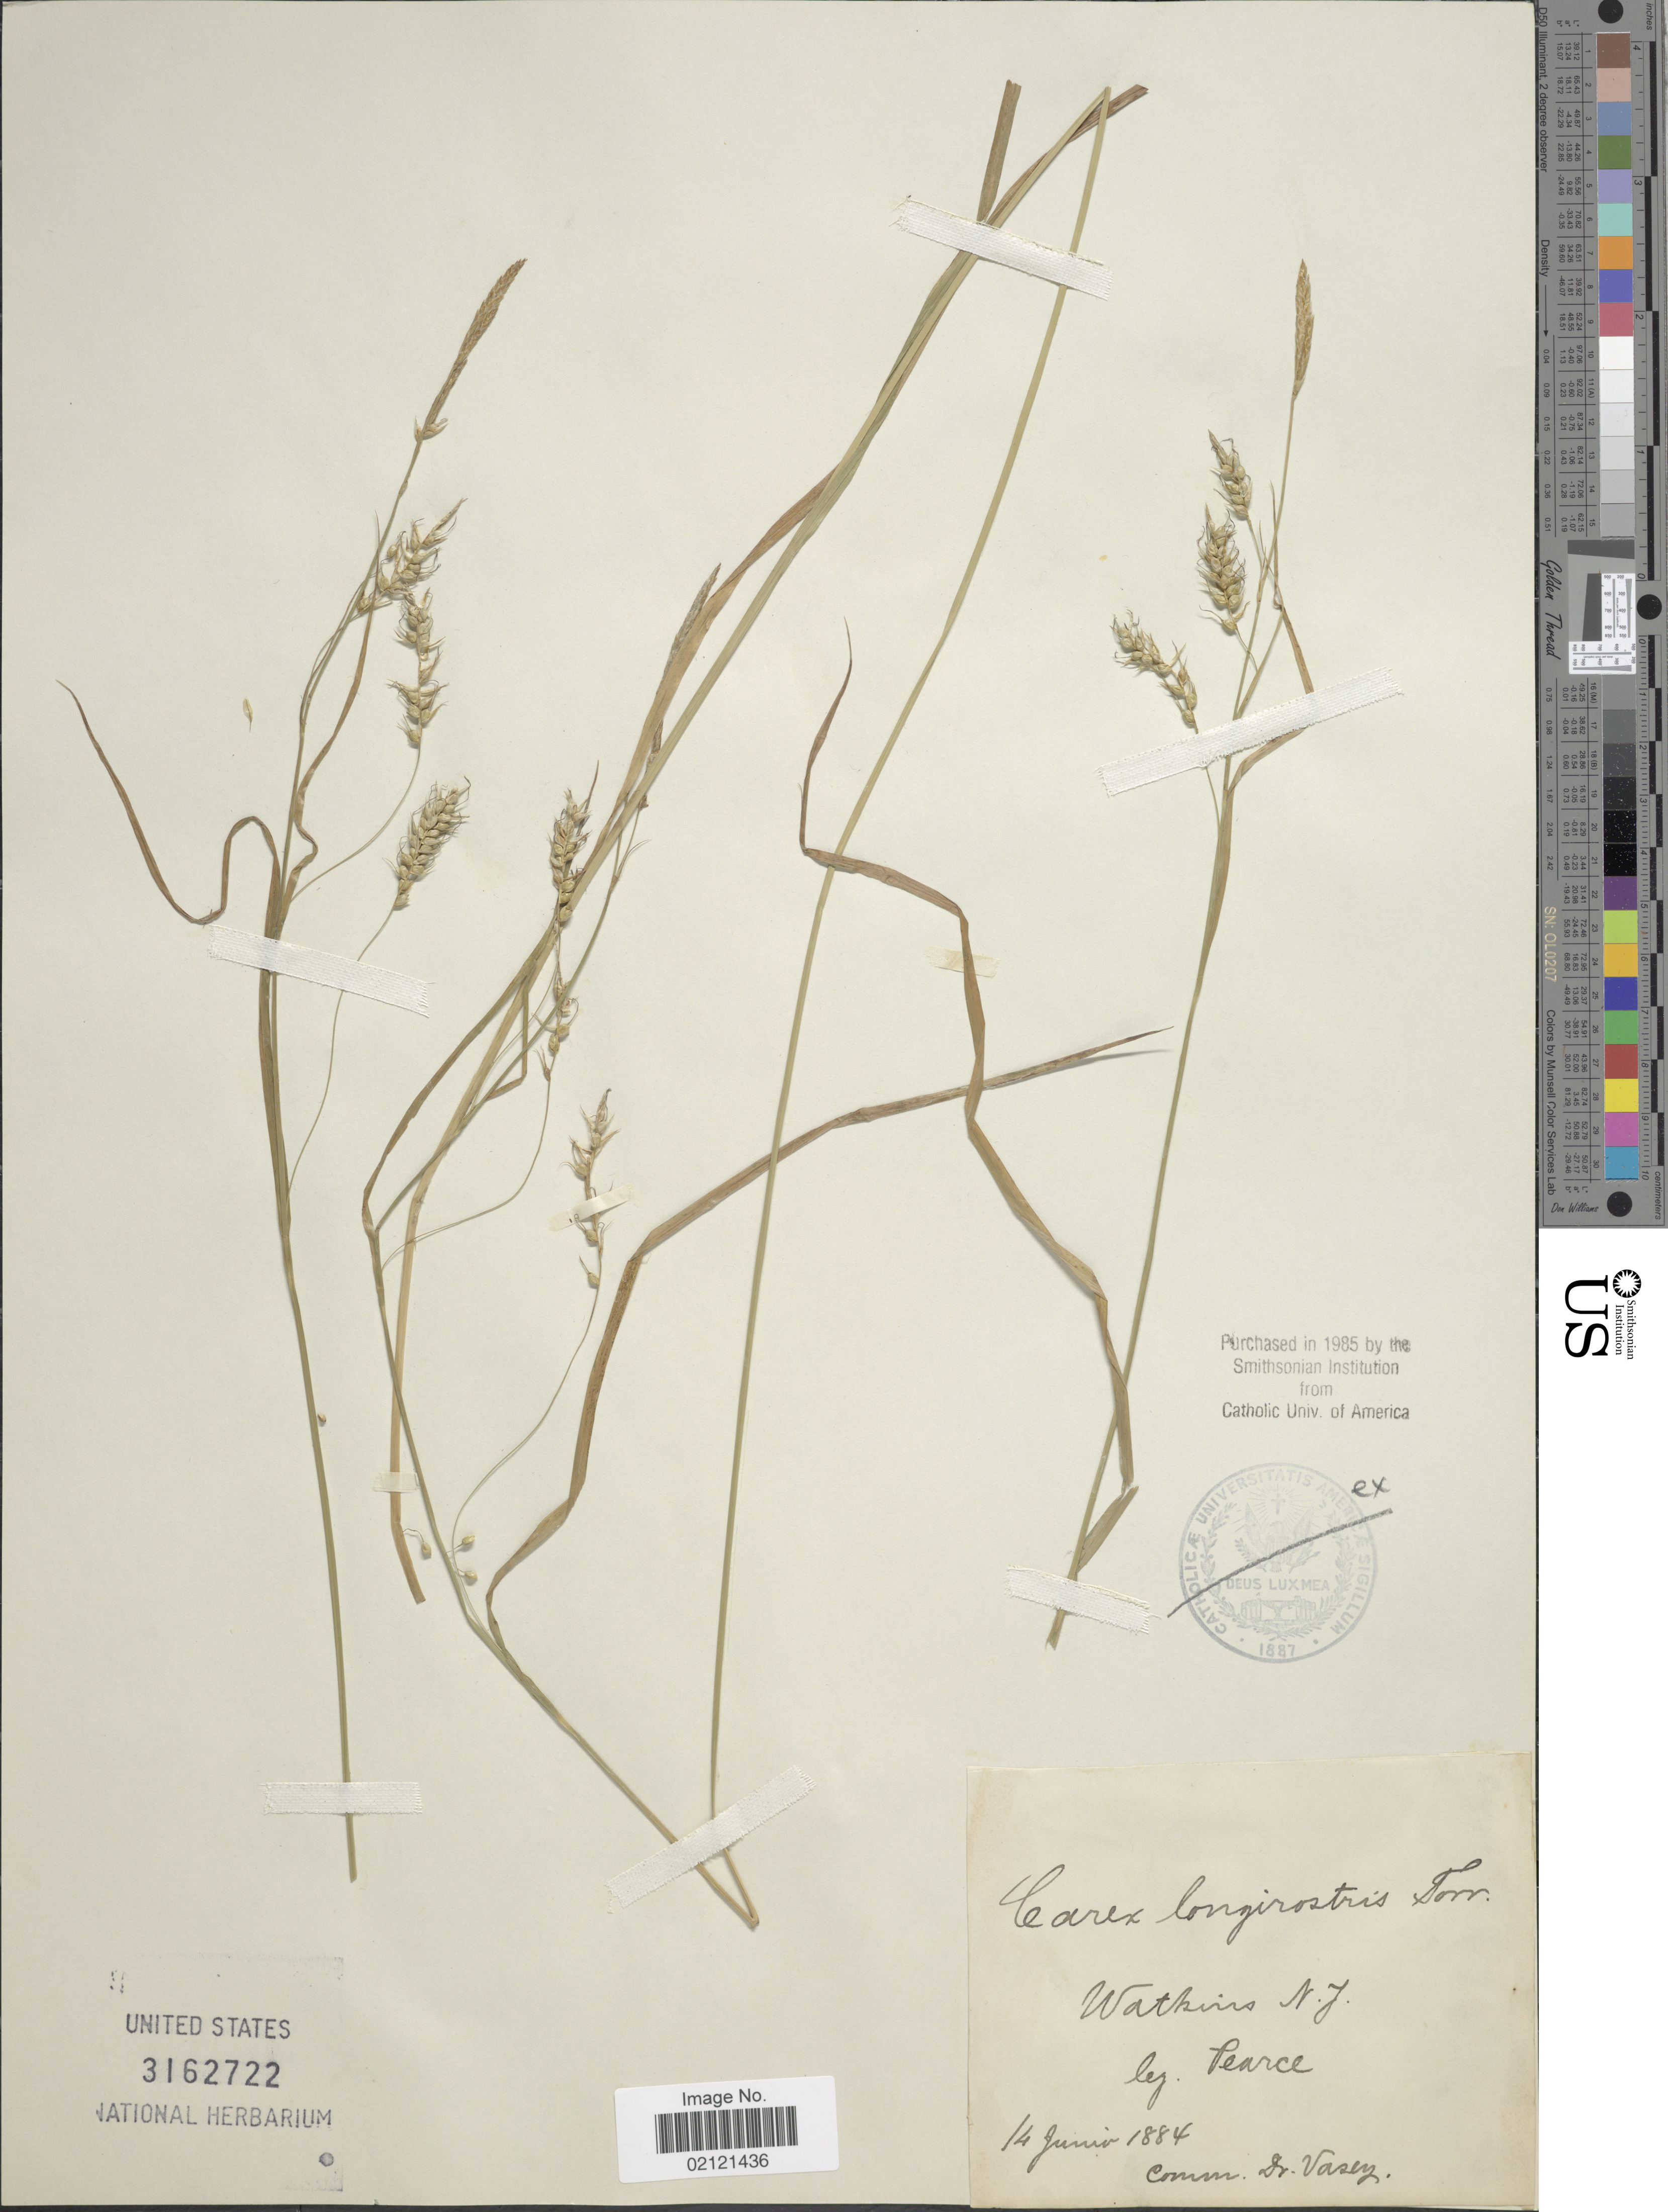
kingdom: Plantae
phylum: Tracheophyta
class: Liliopsida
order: Poales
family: Cyperaceae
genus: Carex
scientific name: Carex sprengelii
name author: Dewey ex Spreng.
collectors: -. Pearce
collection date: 1884-06-14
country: United States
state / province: New Jersey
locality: Watkins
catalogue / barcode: US 3162722